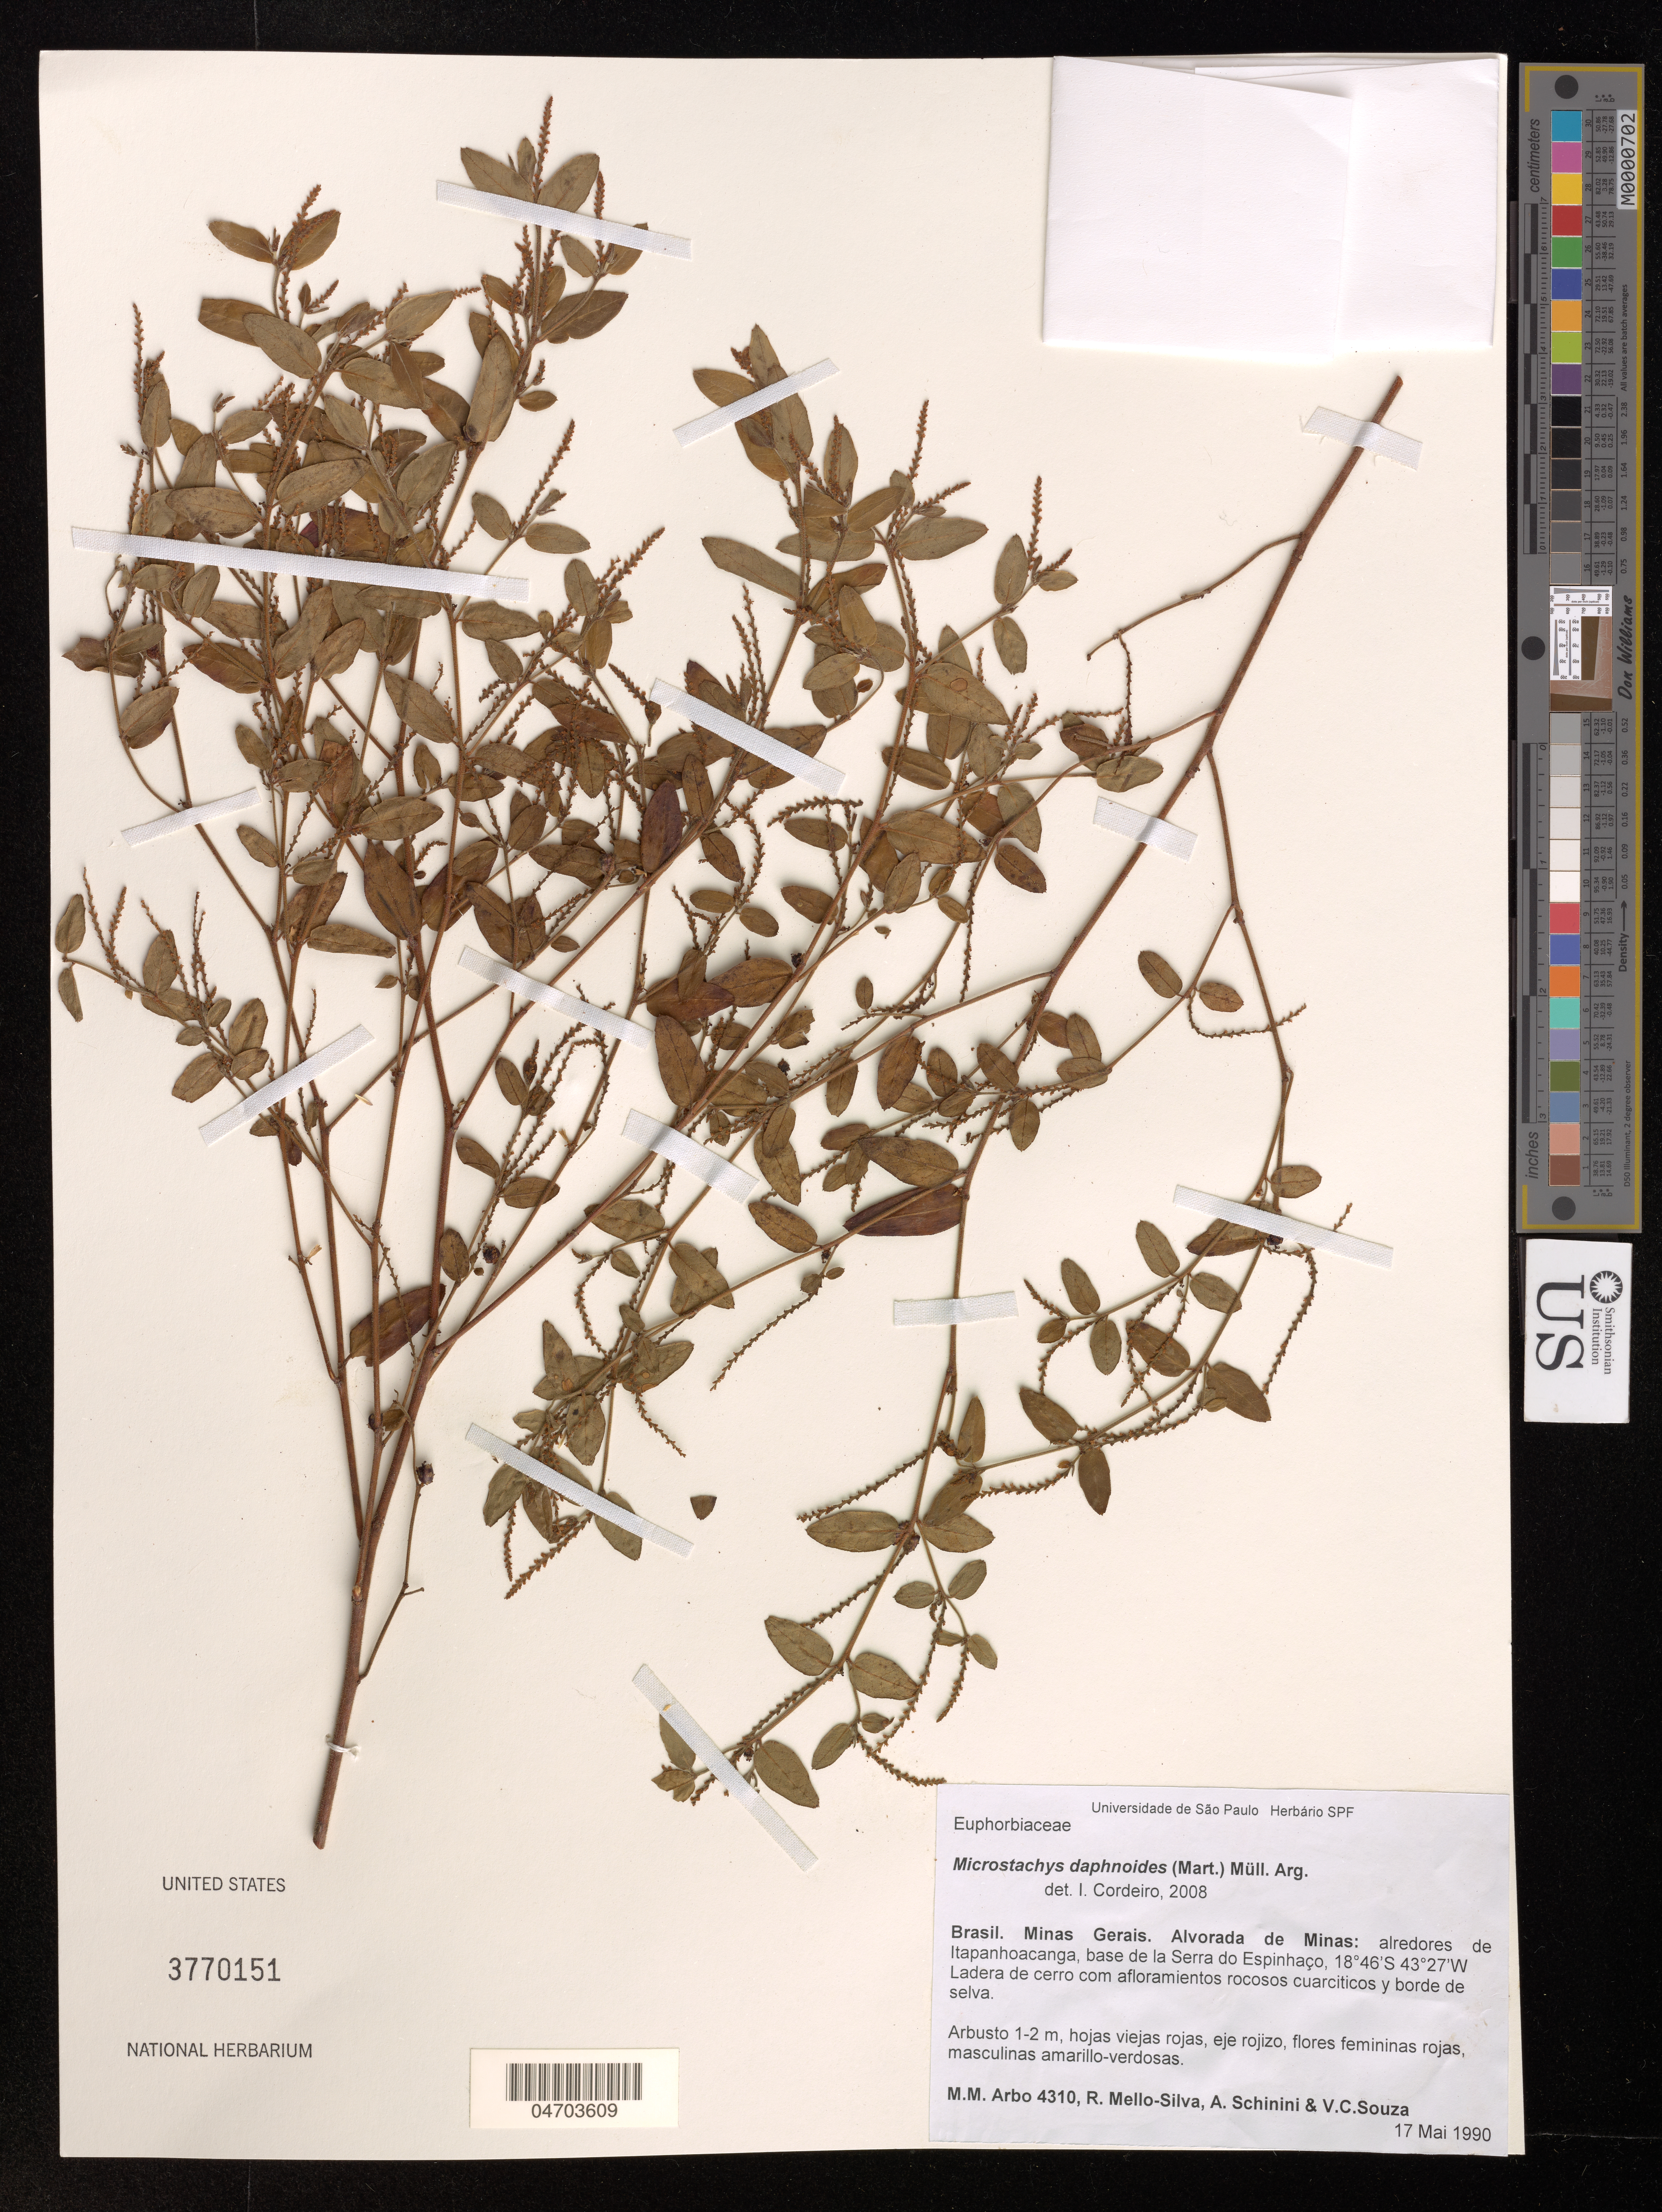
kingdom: Plantae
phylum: Tracheophyta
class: Magnoliopsida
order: Malpighiales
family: Euphorbiaceae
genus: Microstachys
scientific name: Microstachys daphnoides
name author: (Mart.) F. Dietr.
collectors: M. M. Arbo, R. Mello Silva & A. Schinini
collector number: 4310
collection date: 1990-05-17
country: Brazil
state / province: São Paulo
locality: Minas Gerais, Alvorada de Minas: Serro do Espinhaço.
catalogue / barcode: US 3770151